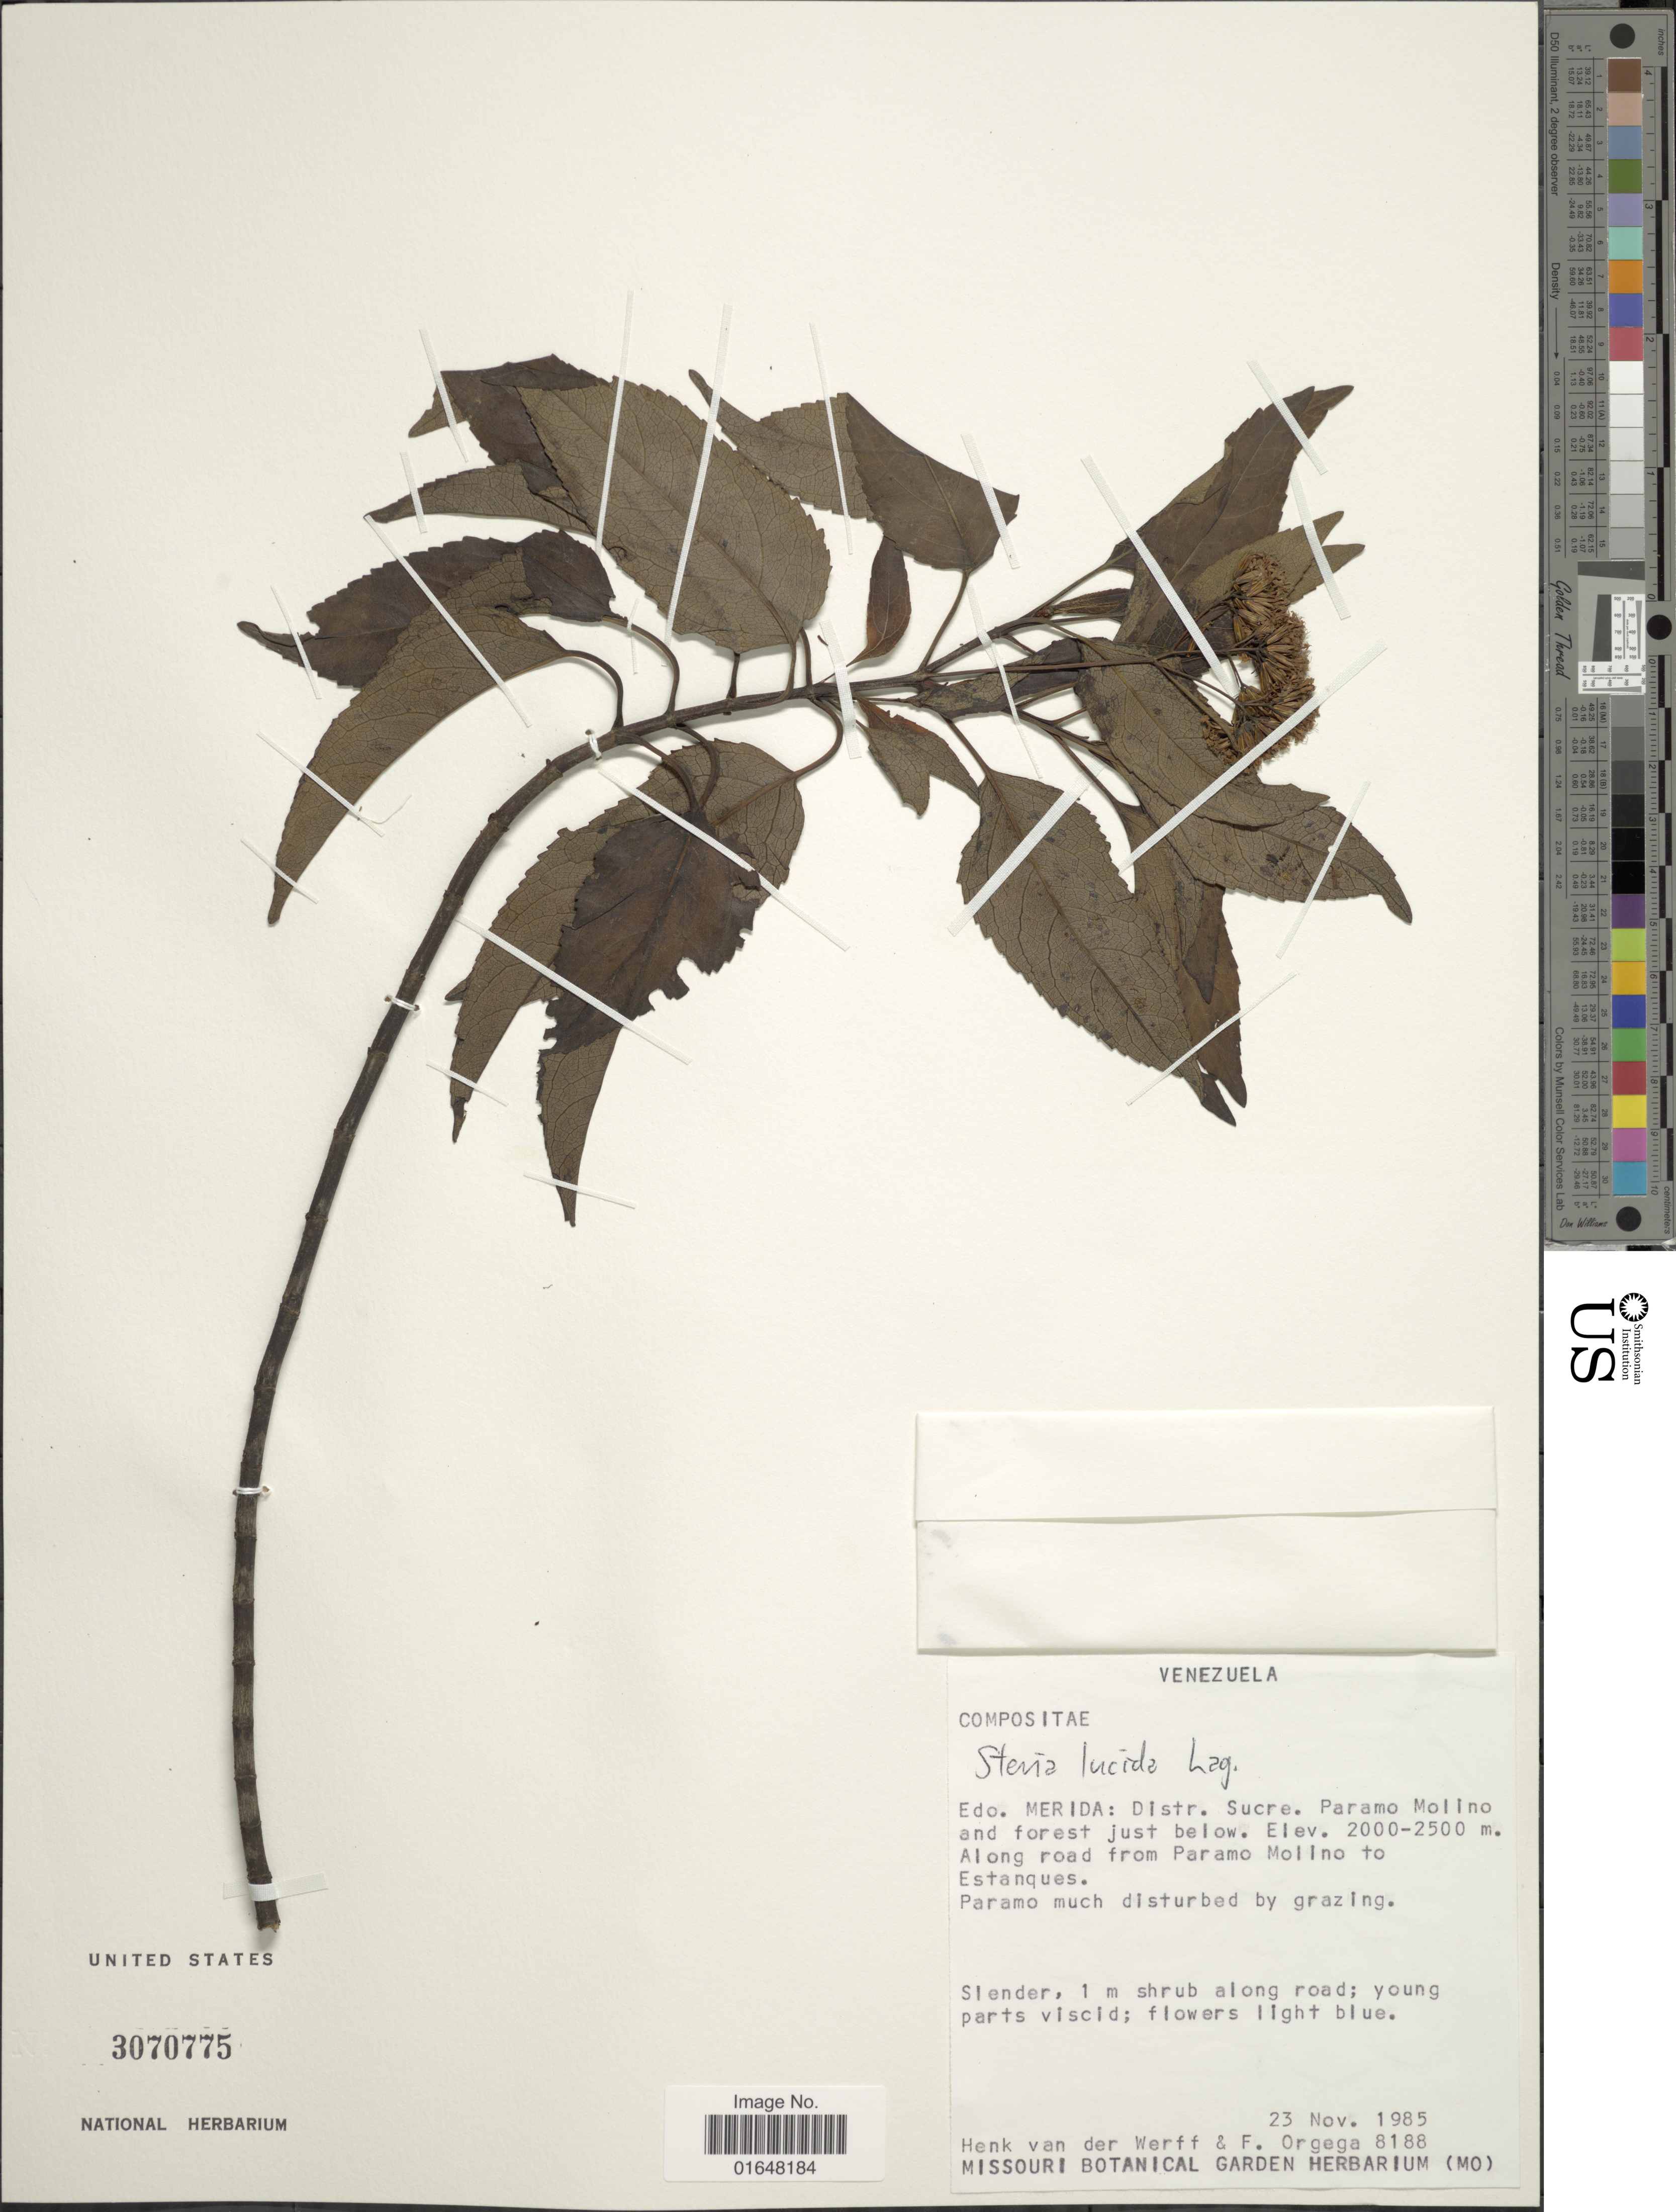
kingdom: Plantae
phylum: Tracheophyta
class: Magnoliopsida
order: Asterales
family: Asteraceae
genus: Stevia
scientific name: Stevia lucida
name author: Lag.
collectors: H. van der Werff & F. Orgega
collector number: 8188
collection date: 1985-11-23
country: Venezuela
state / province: Mérida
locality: Distr. Sucre, Paramo Molino and forest just below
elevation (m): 2000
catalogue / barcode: US 3070775